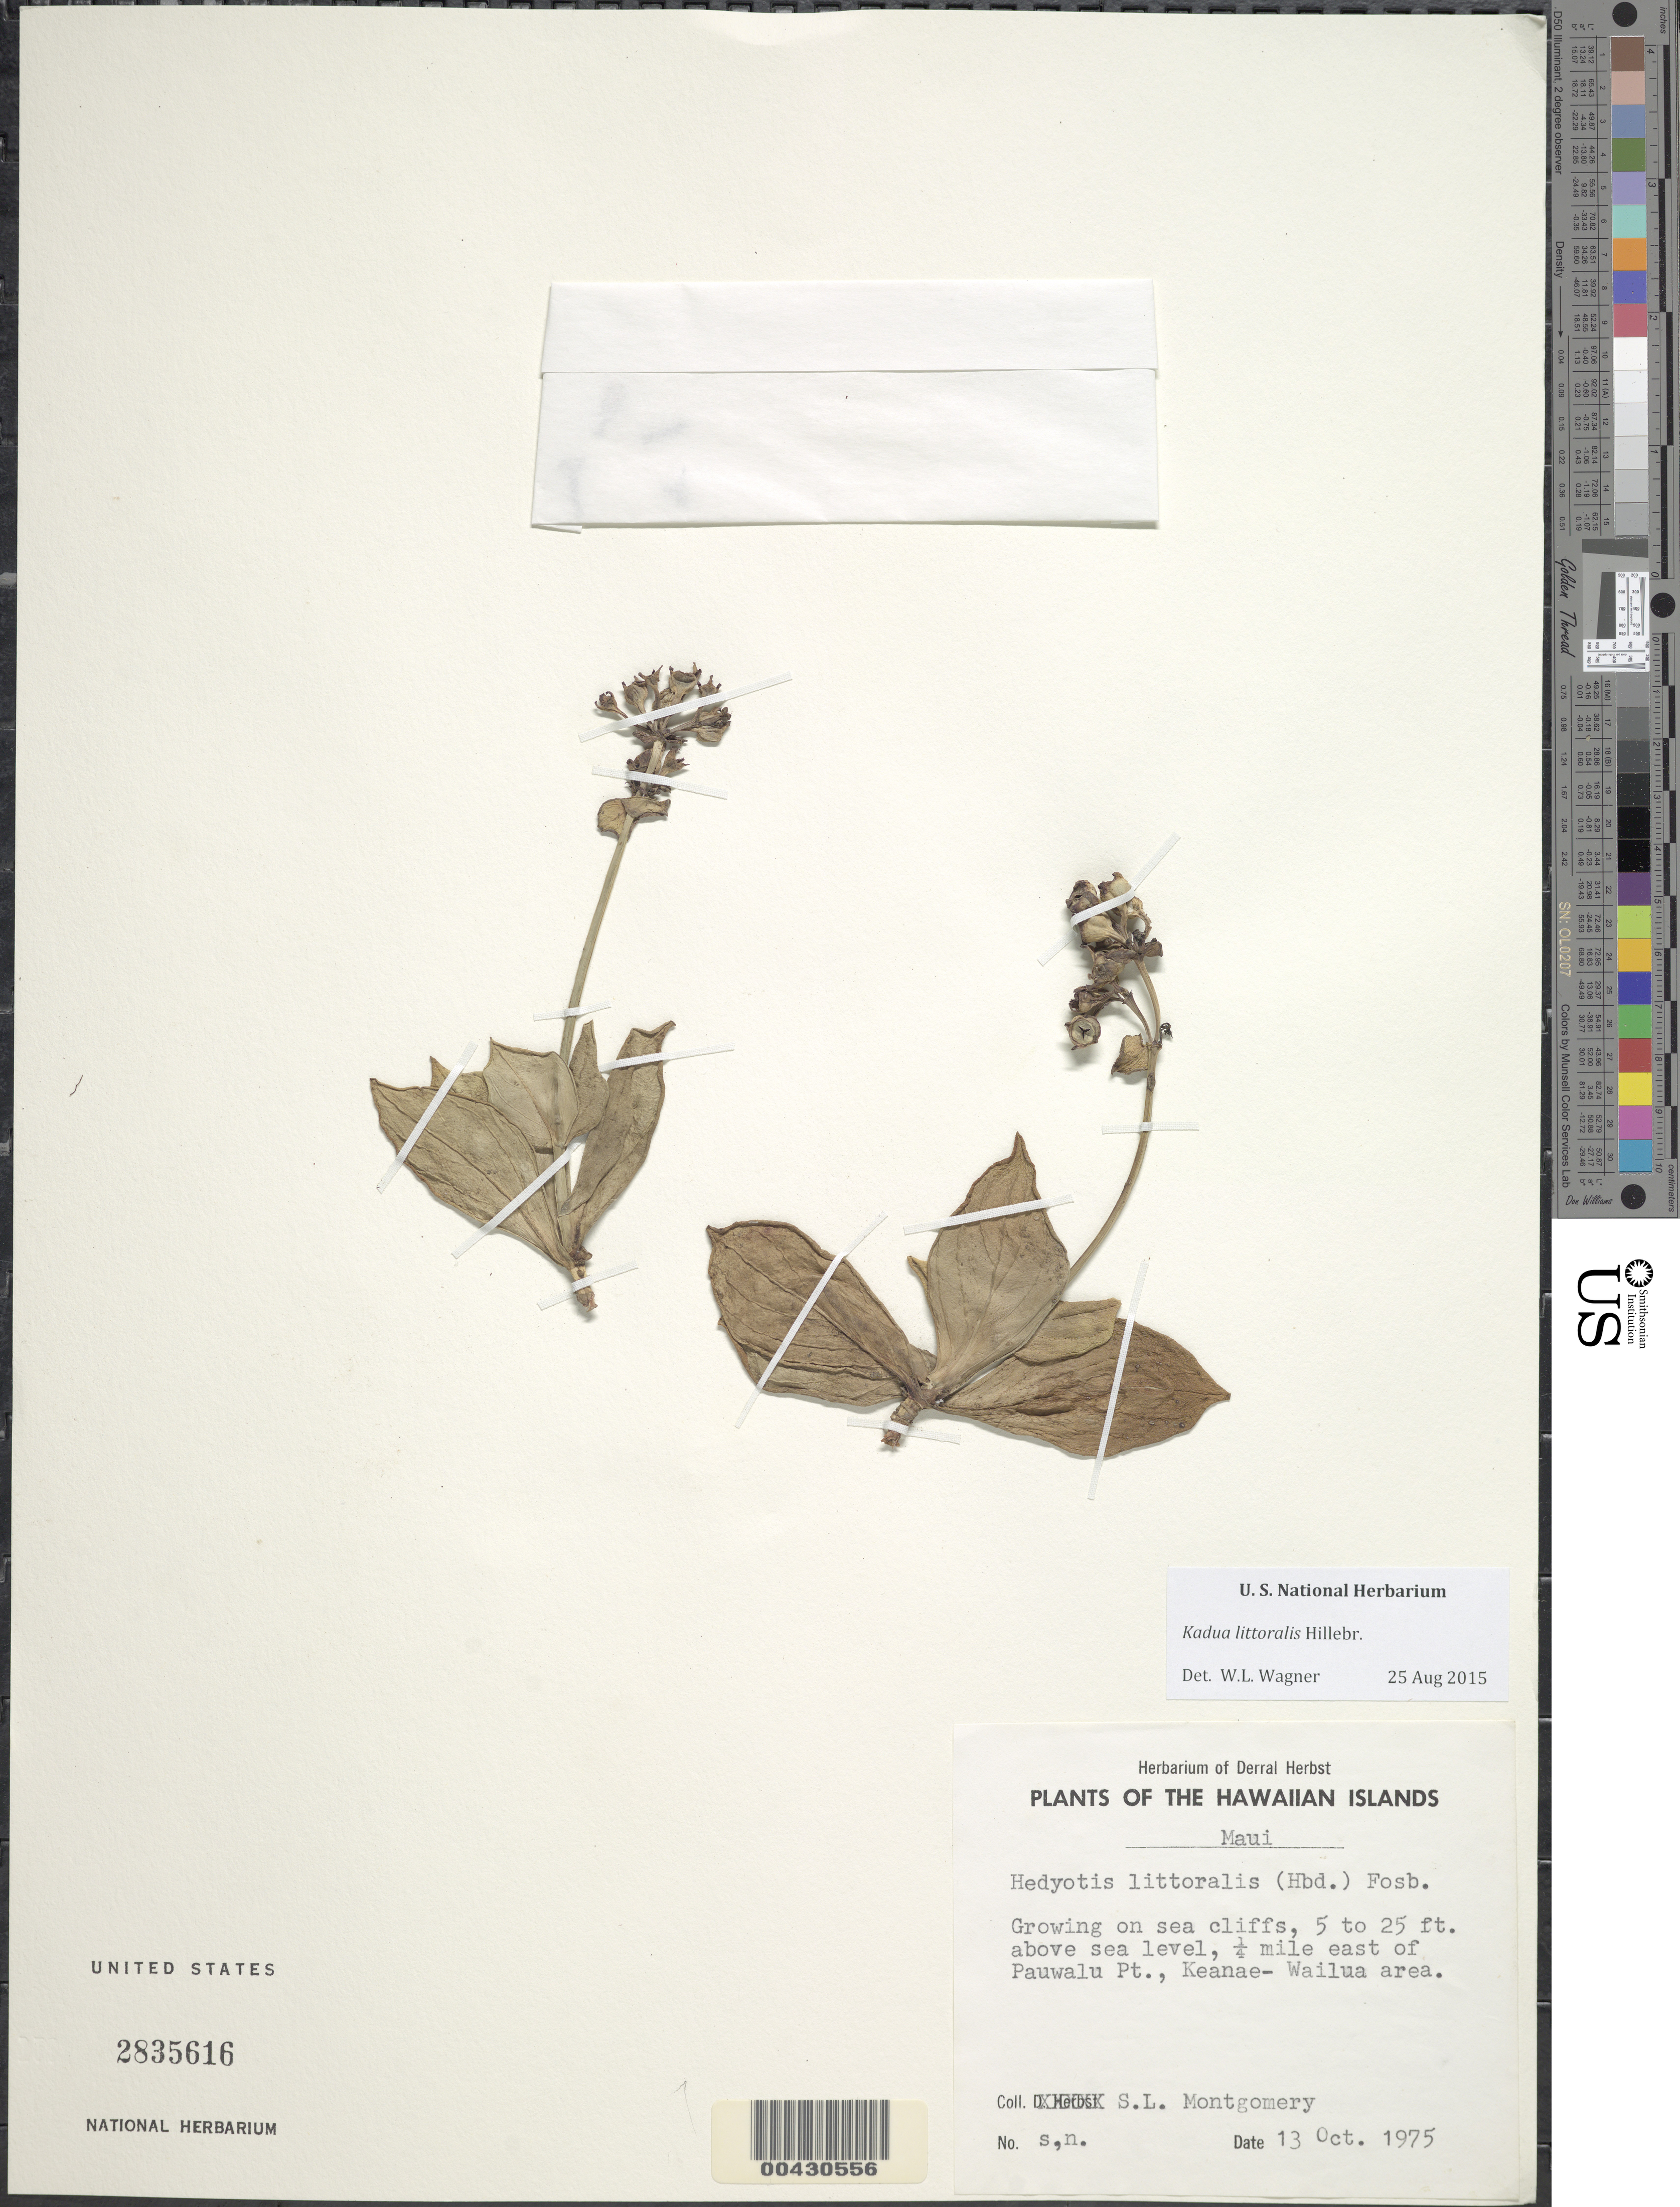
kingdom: Plantae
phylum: Tracheophyta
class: Magnoliopsida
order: Gentianales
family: Rubiaceae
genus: Kadua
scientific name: Kadua littoralis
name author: Hillebr.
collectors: S. Montgomery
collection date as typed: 13 Oct 1975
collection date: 1975-10-13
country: United States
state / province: Hawaii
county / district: Maui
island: Maui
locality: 1/4 mile east of Pauwalu Point, Keanae-Wailua area.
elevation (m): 2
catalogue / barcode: US 2835616